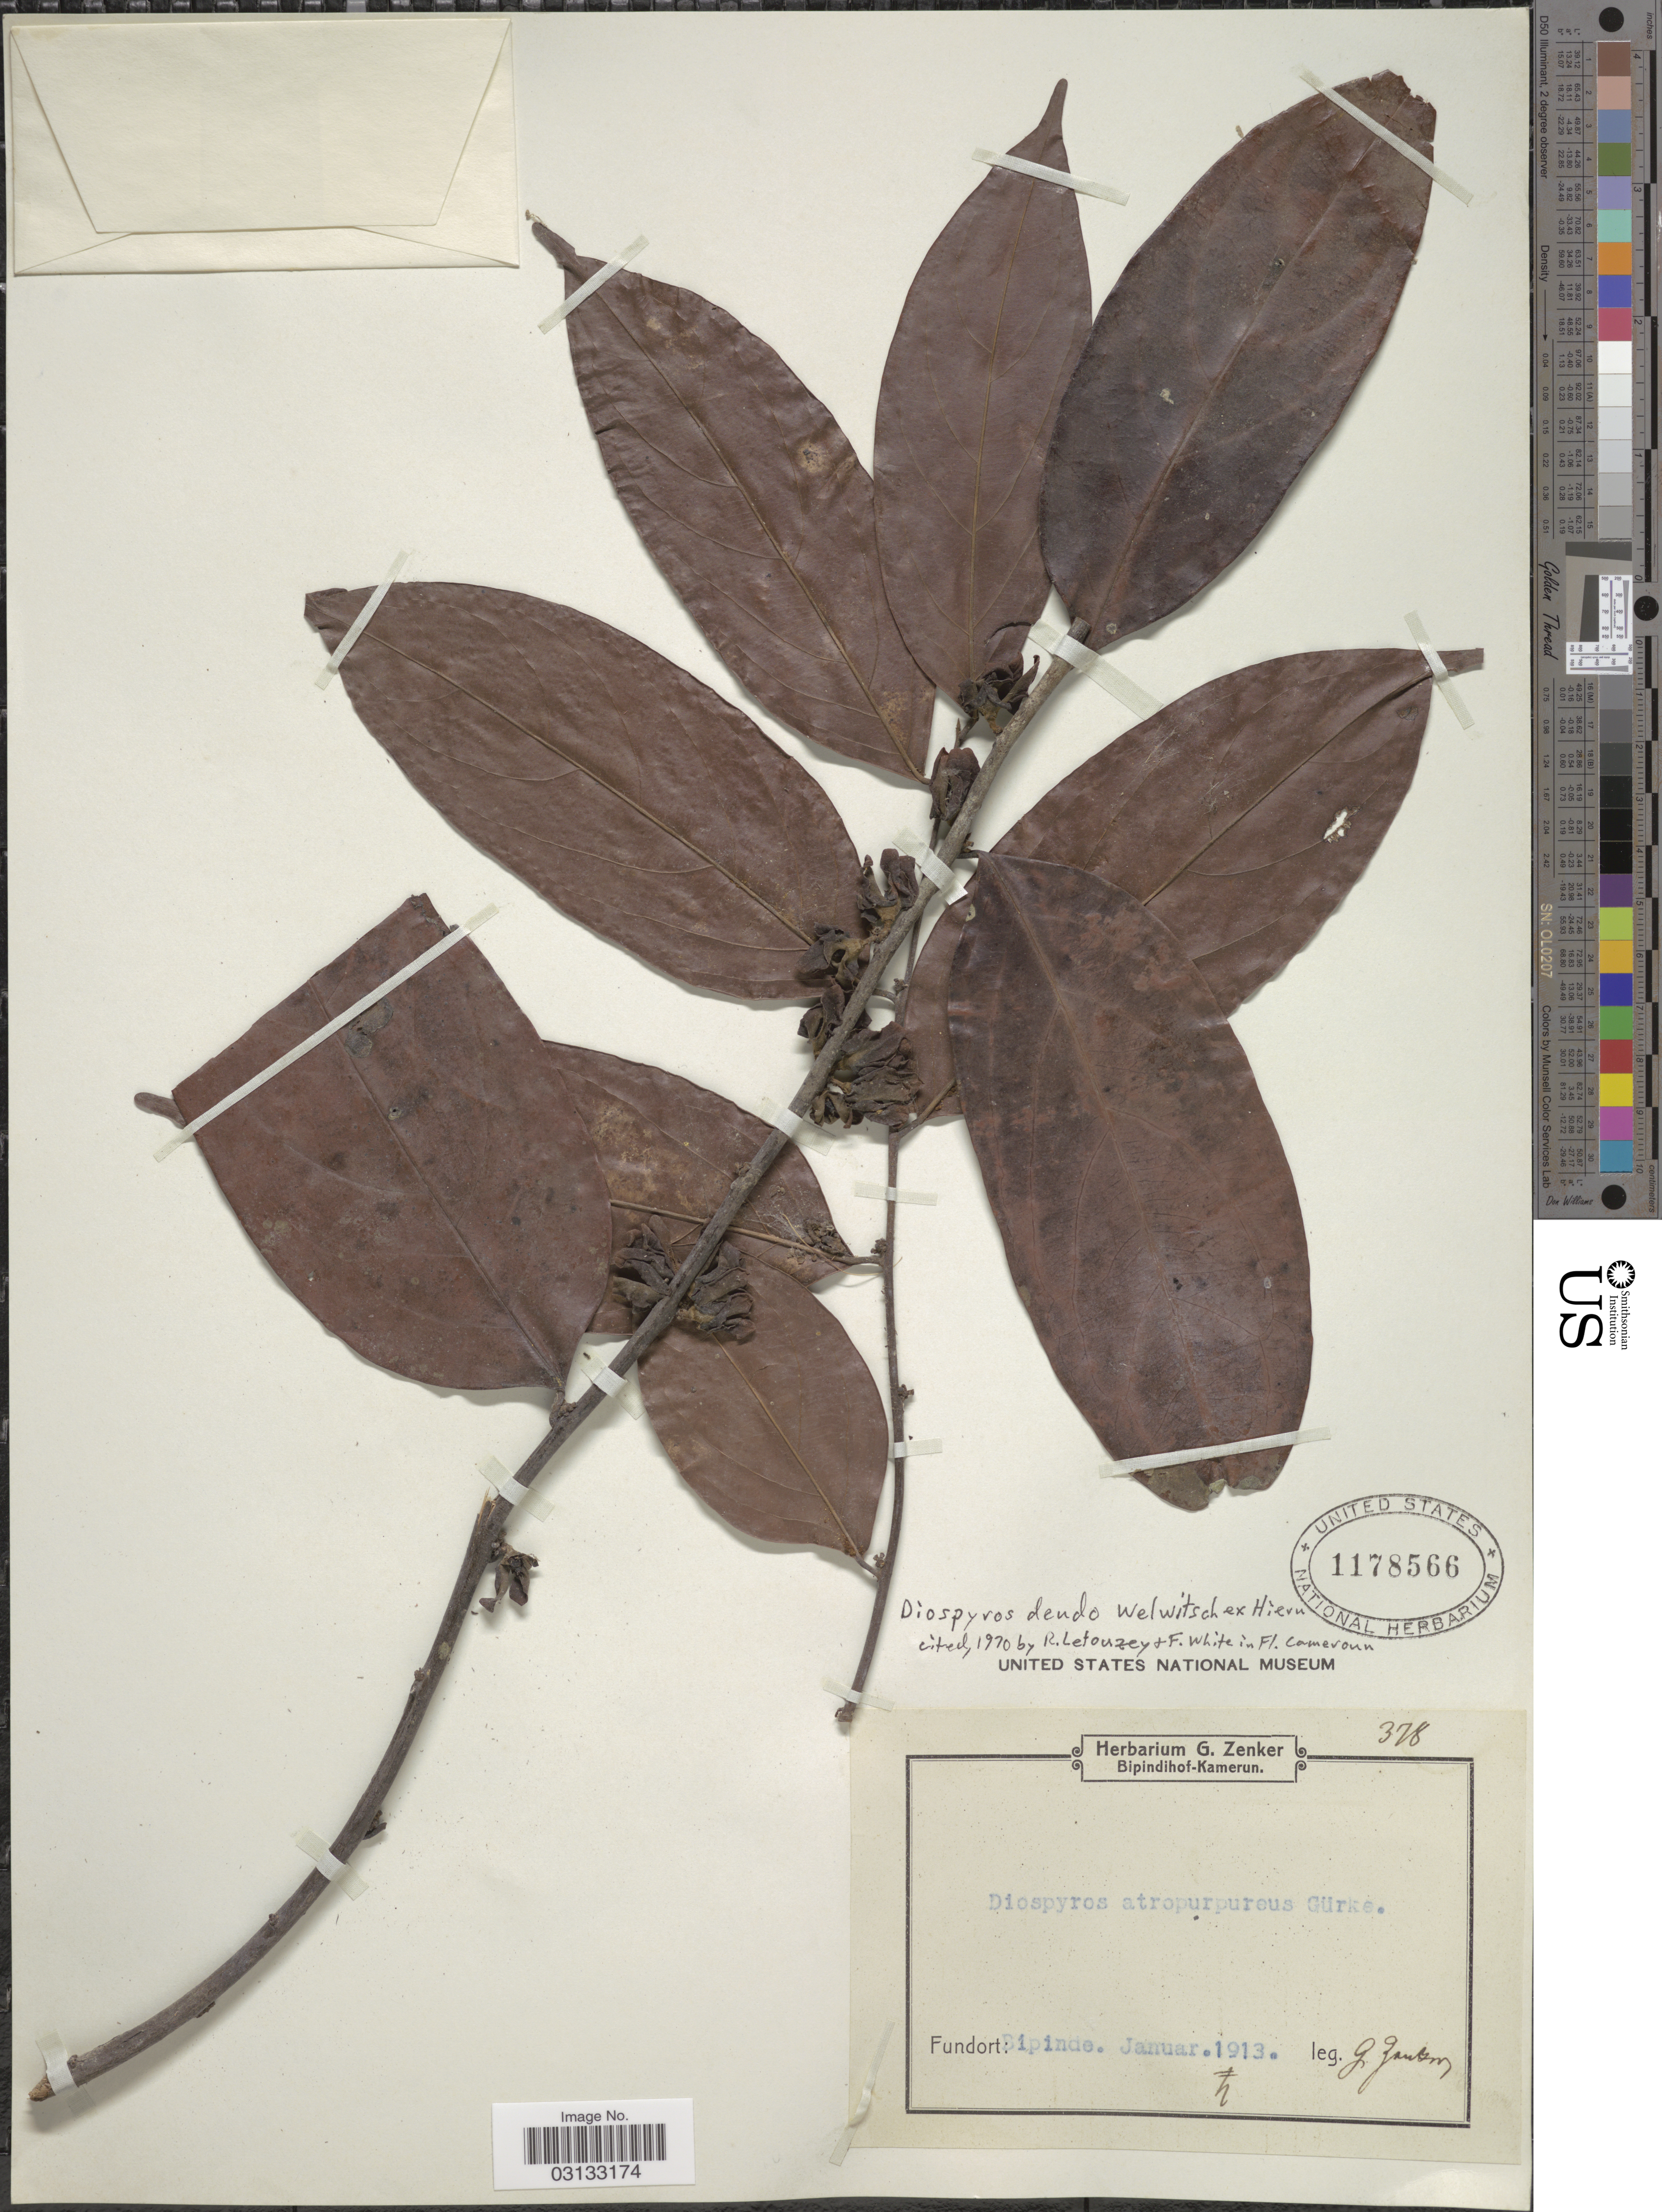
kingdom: Plantae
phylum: Tracheophyta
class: Magnoliopsida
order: Ericales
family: Ebenaceae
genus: Diospyros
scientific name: Diospyros dendo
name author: Welw. ex Hiern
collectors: G. A. Zenker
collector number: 378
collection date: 1913-01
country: Cameroon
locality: Kamerun, Bipinde.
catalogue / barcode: US 1178566